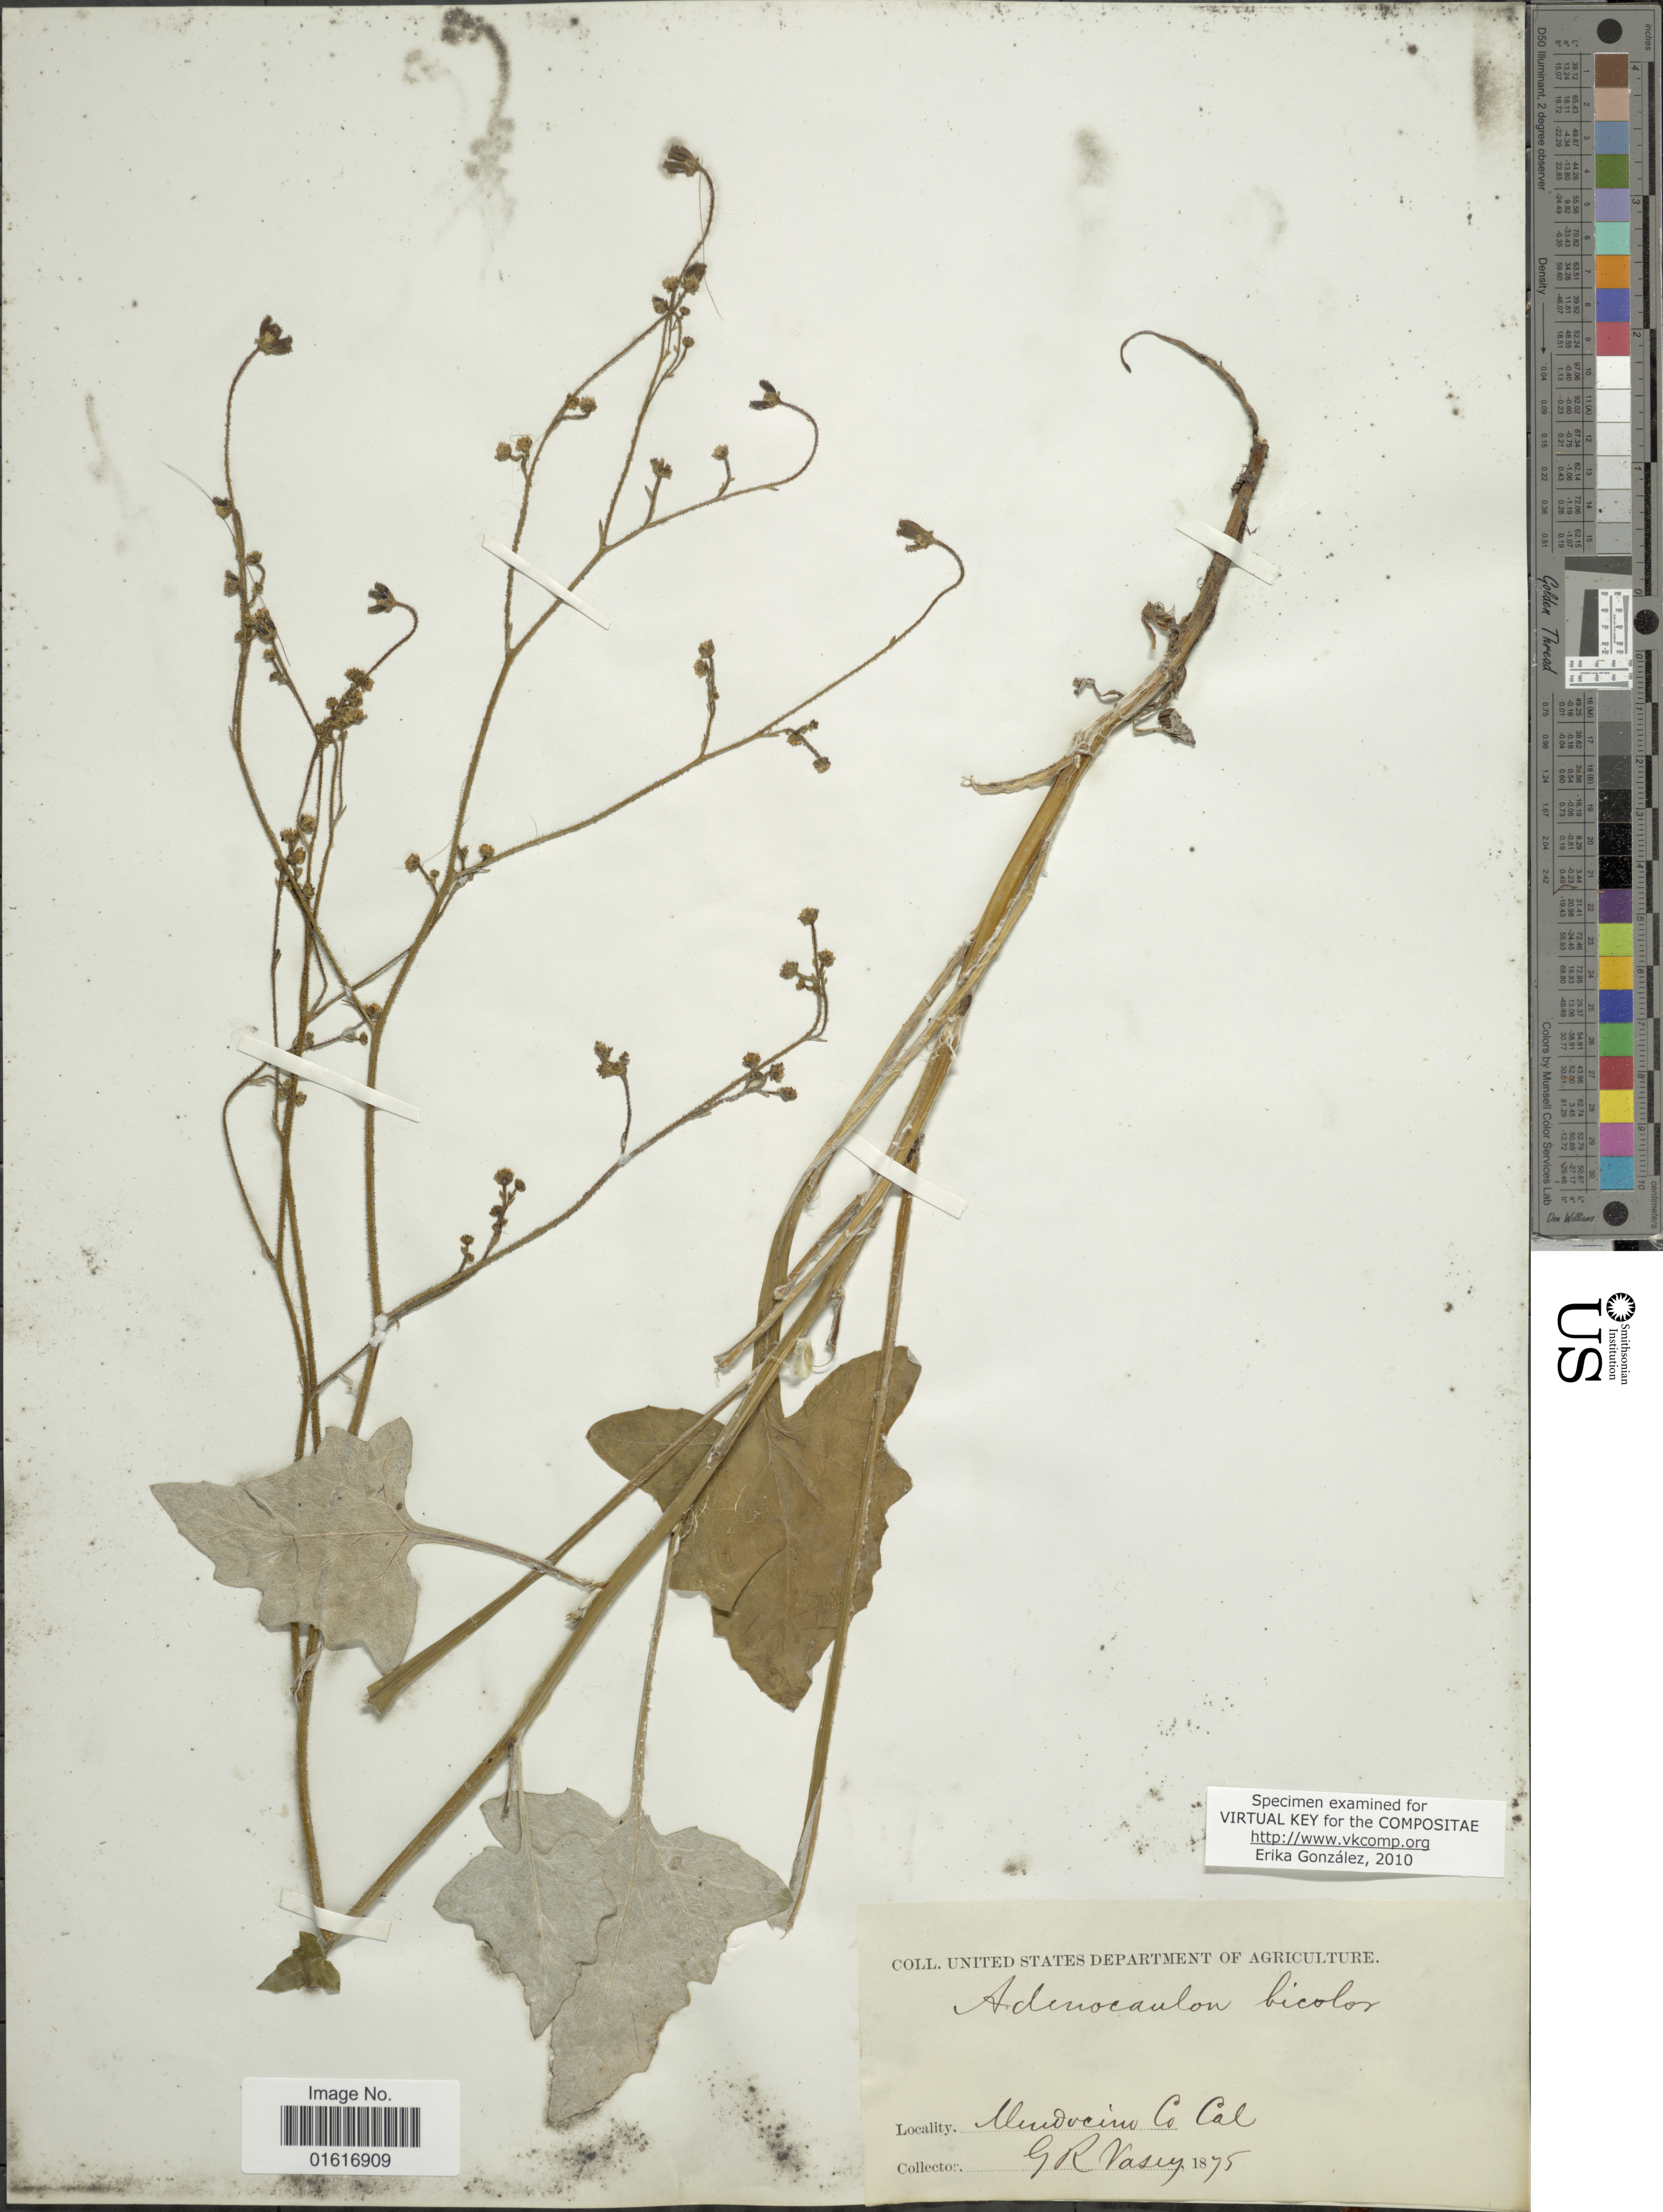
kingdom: Plantae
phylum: Tracheophyta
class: Magnoliopsida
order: Asterales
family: Asteraceae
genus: Adenocaulon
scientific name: Adenocaulon bicolor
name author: Hook.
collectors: G. R. Vasey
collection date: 1875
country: United States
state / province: California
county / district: Mendocino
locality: Mendocino Co.